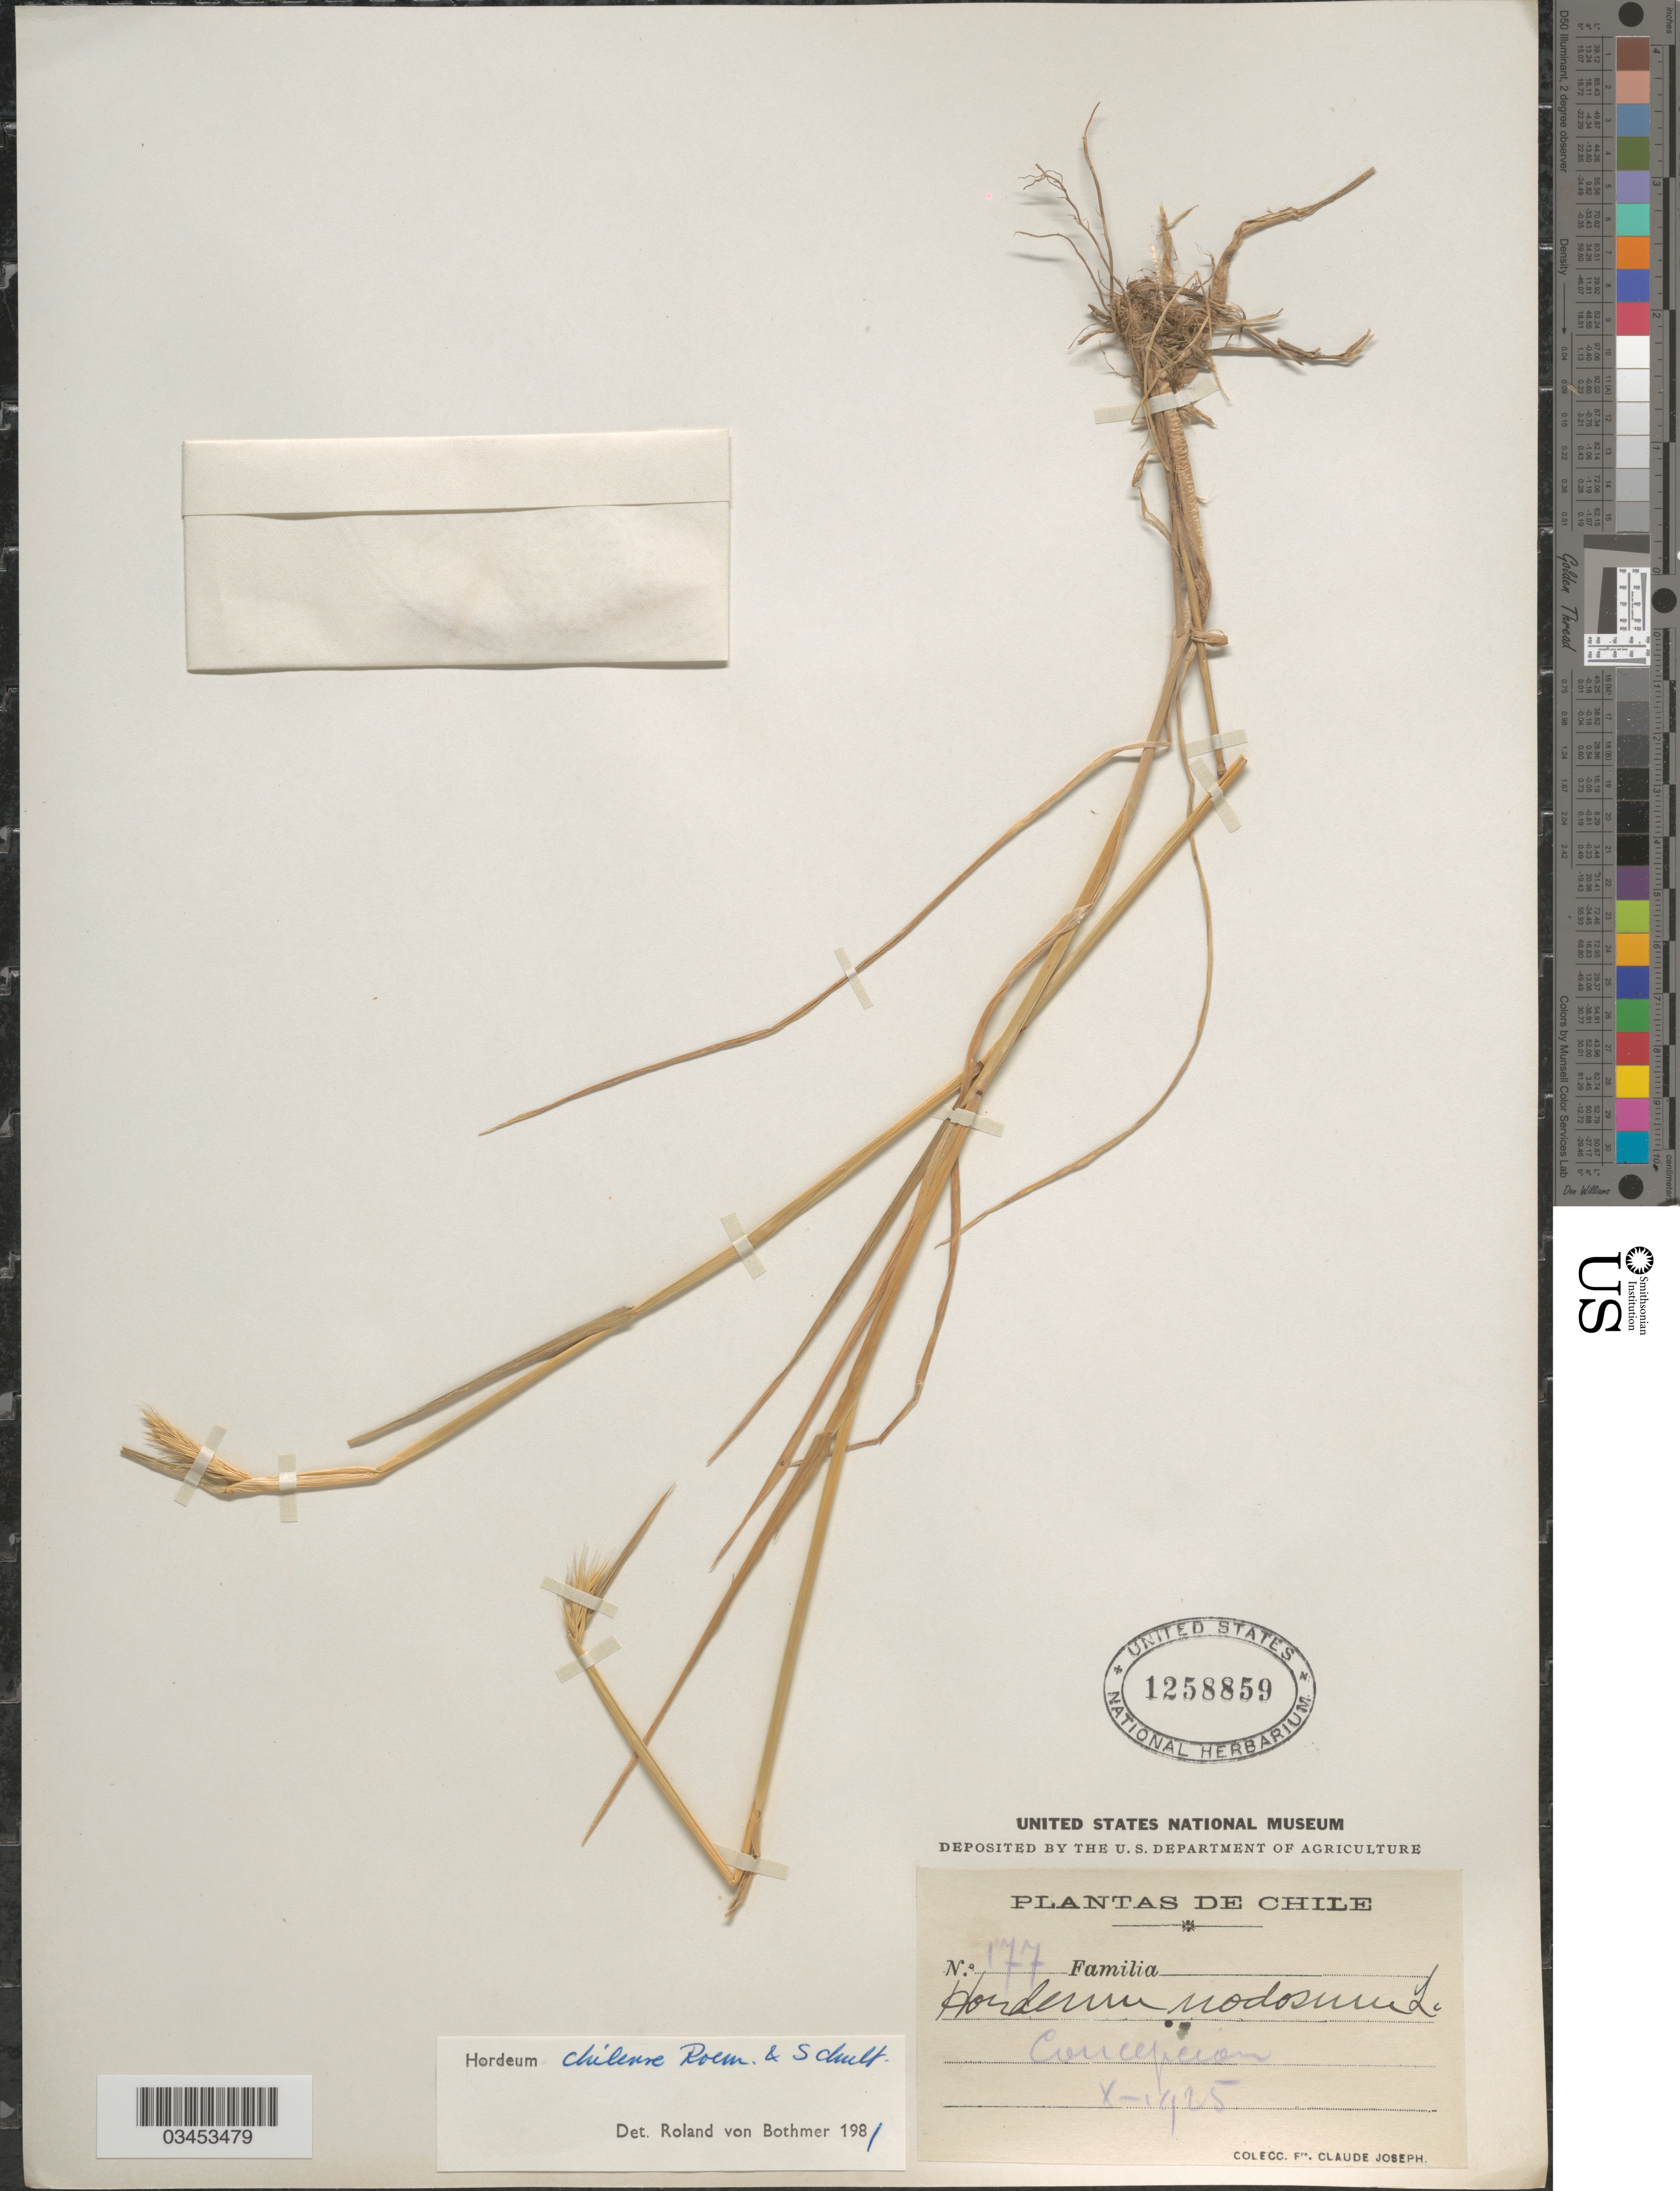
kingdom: Plantae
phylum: Tracheophyta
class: Liliopsida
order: Poales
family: Poaceae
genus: Hordeum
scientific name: Hordeum chilense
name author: Roem. & Schult.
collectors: Bro. Claude-Joseph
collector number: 177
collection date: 1925-10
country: Chile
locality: Concepción.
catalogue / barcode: US 1258859